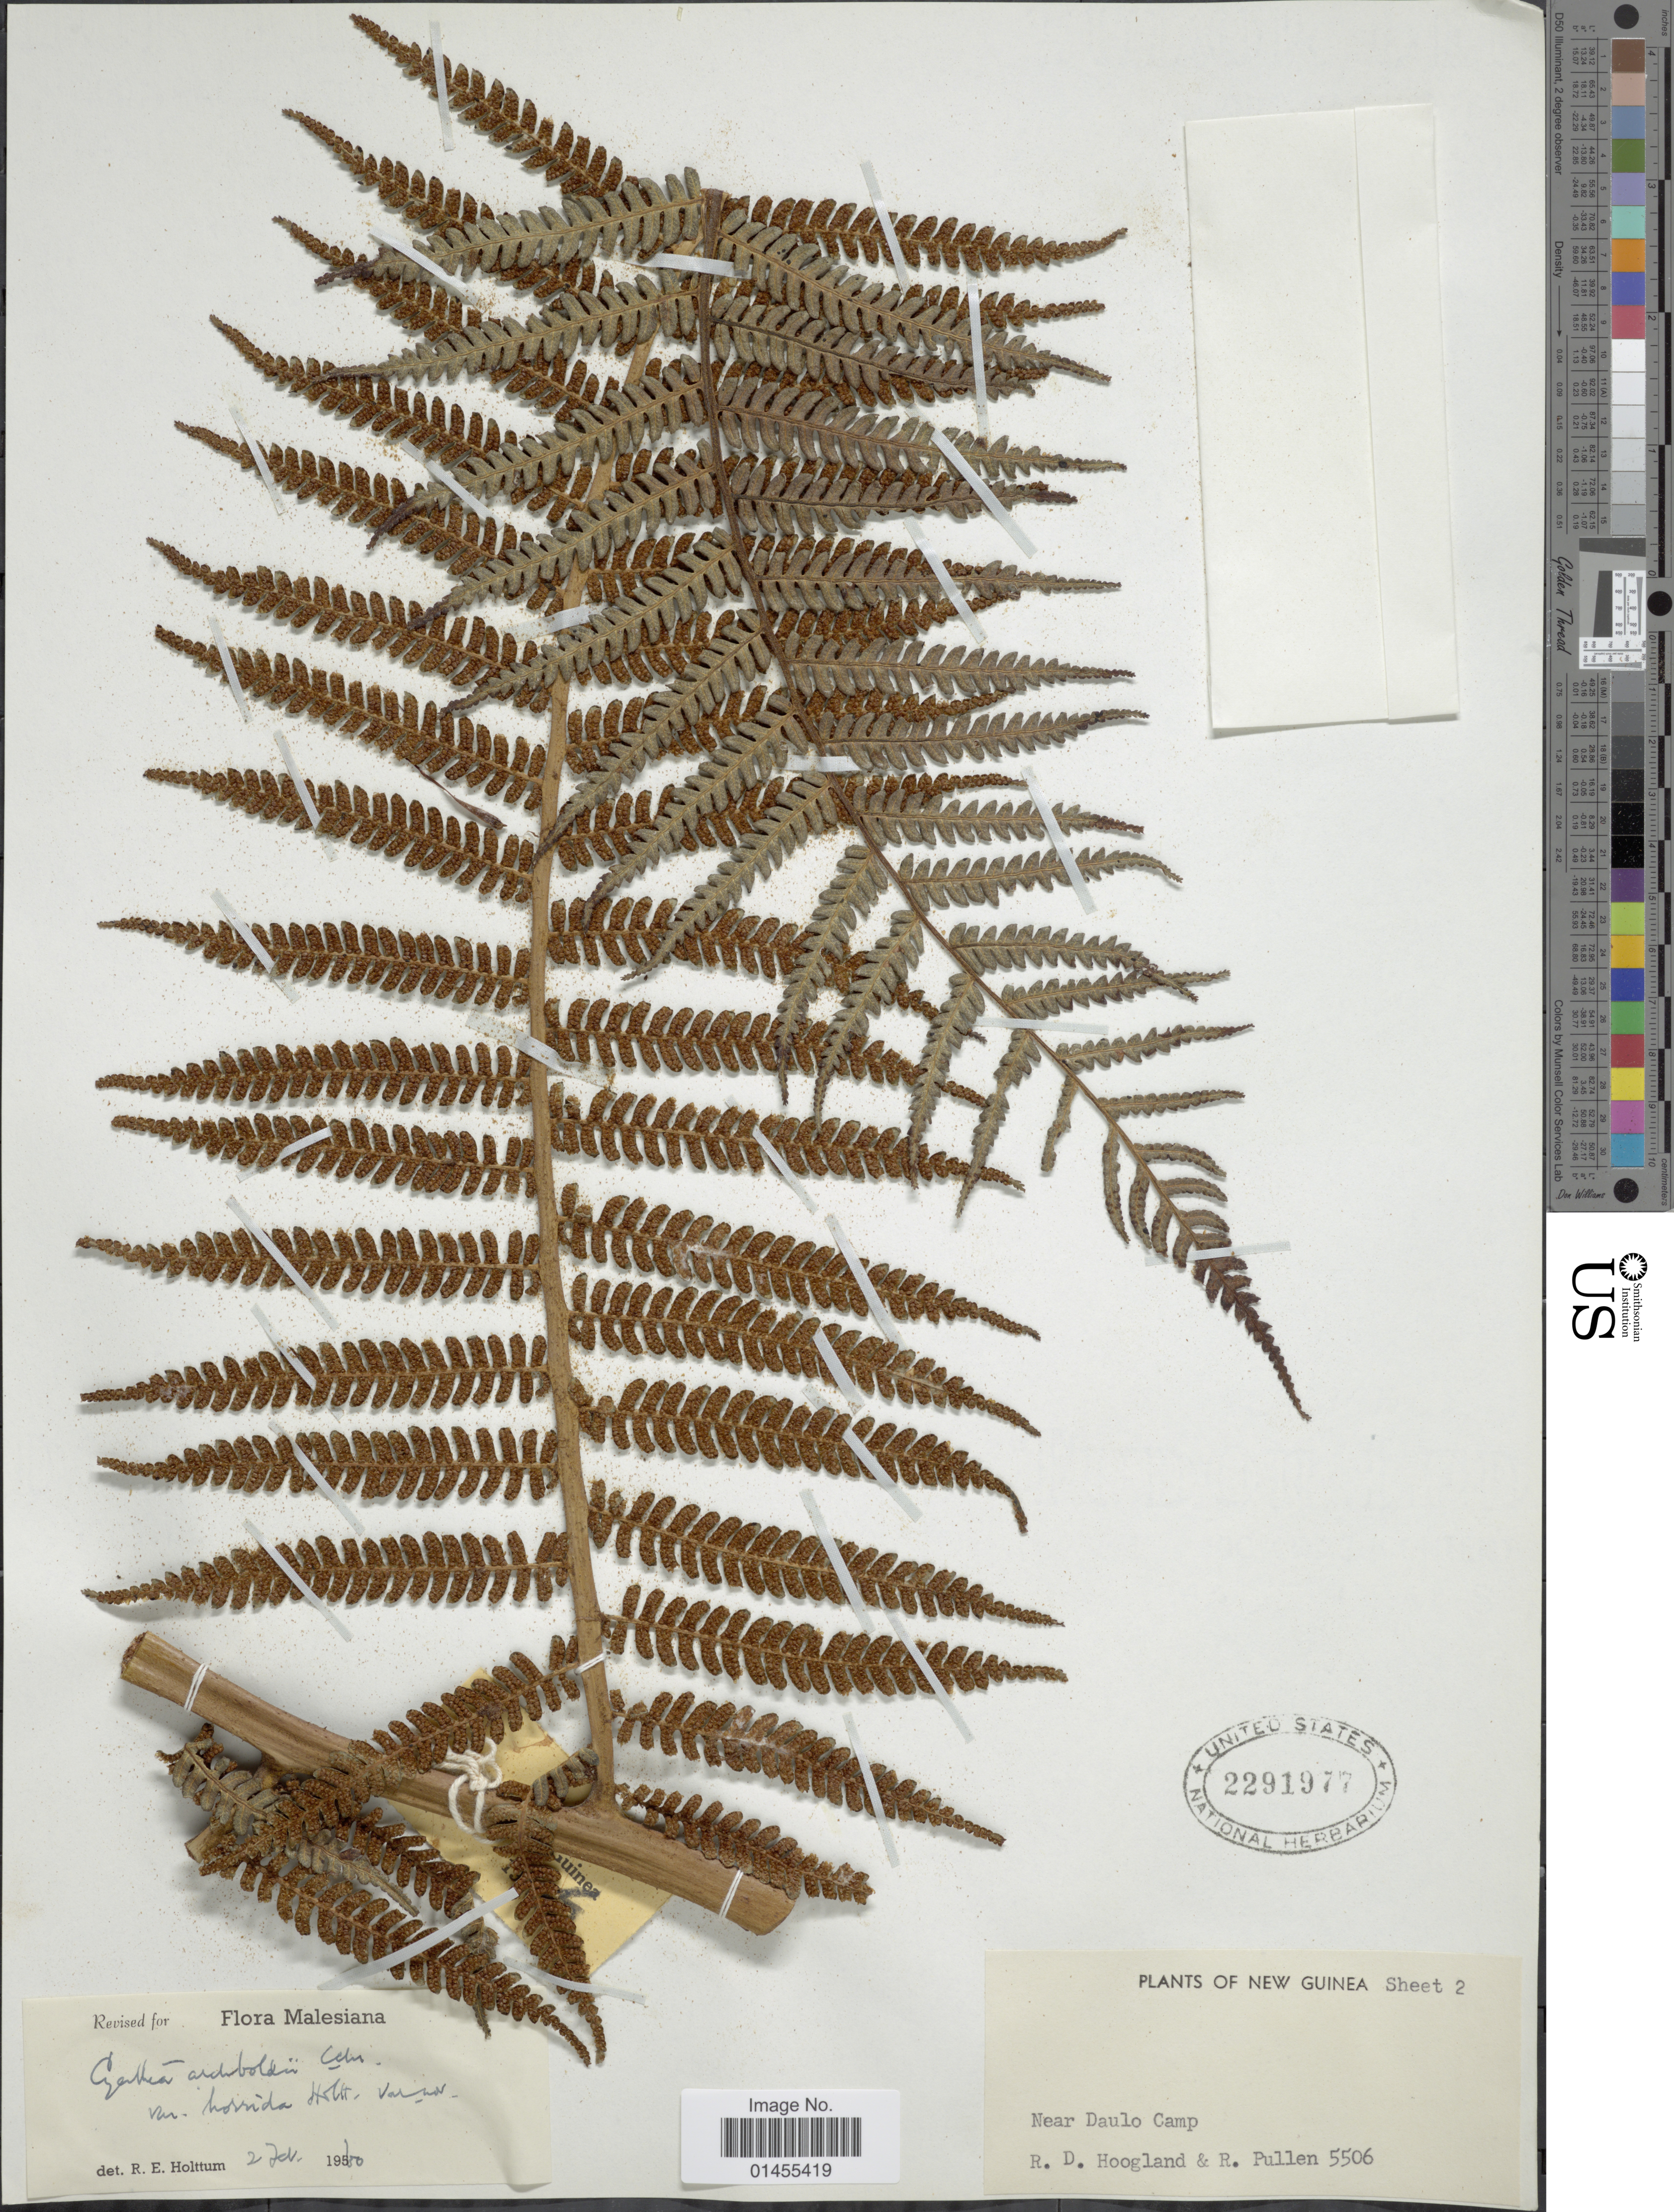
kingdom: Plantae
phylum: Tracheophyta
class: Polypodiopsida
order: Cyatheales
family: Cyatheaceae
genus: Alsophila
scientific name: Alsophila archboldii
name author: (C. Chr.) R.M. Tryon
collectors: R. D. Hoogland & R. Pullen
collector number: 5506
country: Papua New Guinea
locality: New Guinea, near Daulo Camp.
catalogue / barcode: US 2291977